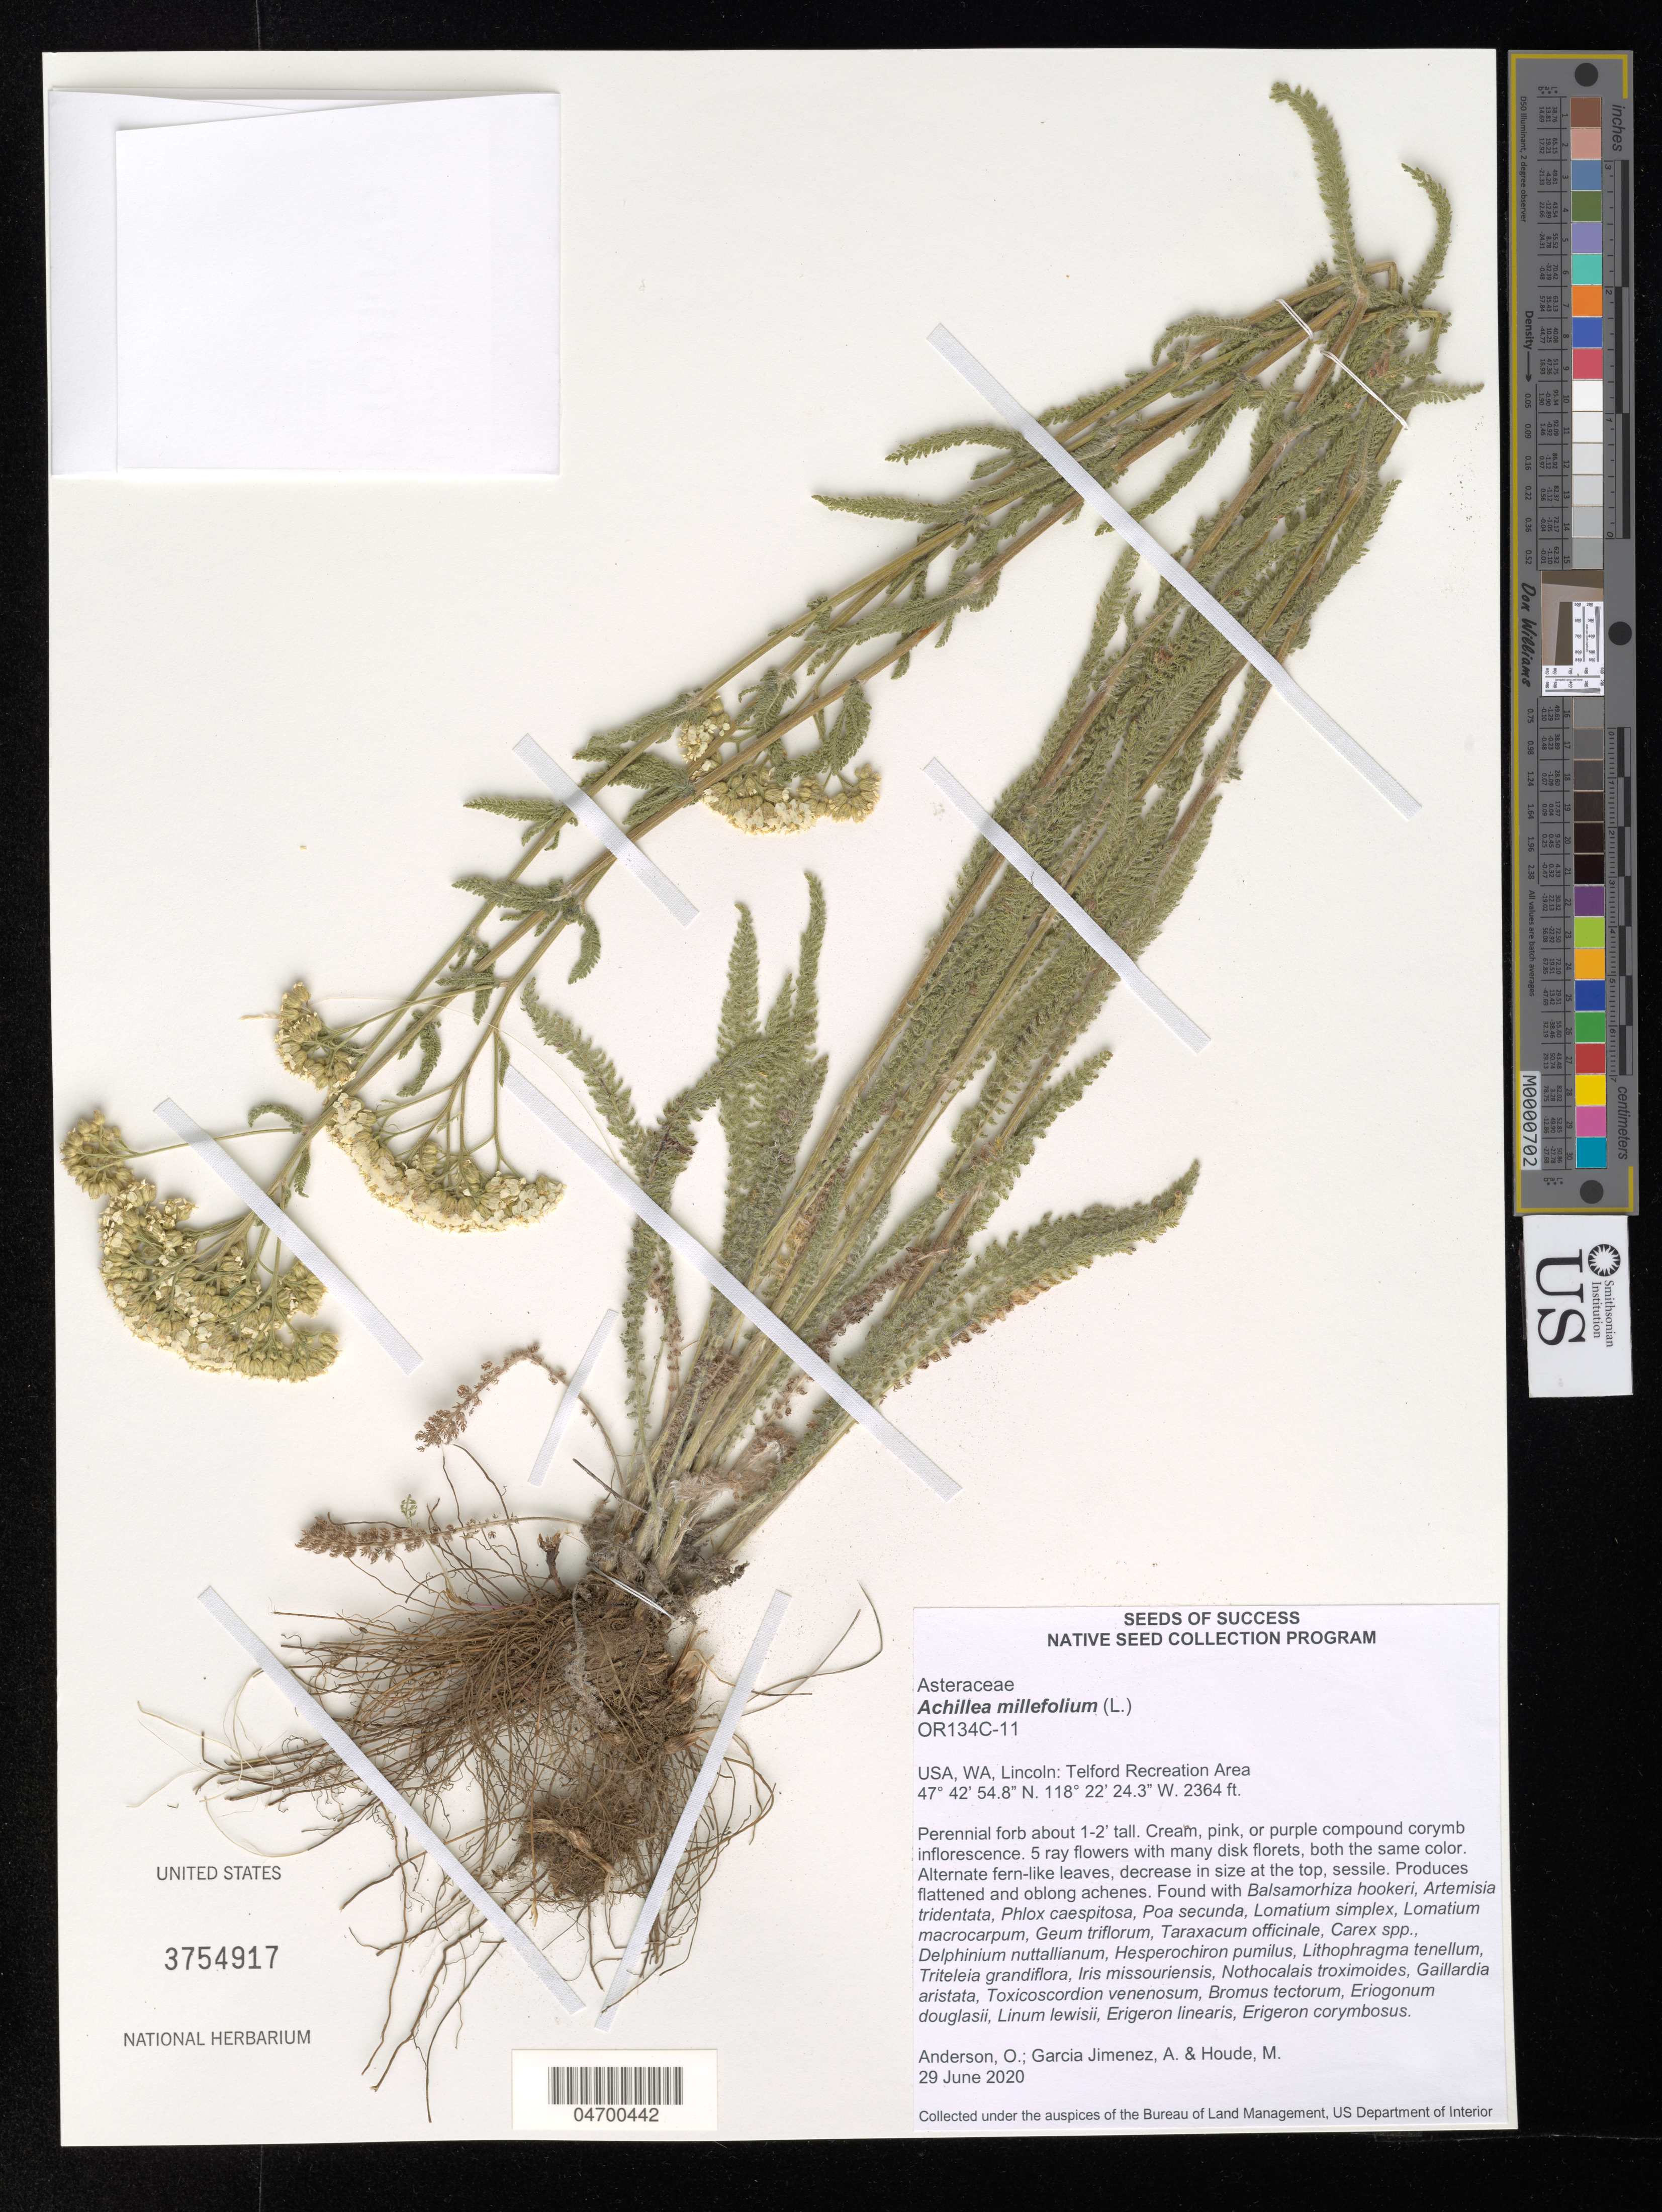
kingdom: Plantae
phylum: Tracheophyta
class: Magnoliopsida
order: Asterales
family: Asteraceae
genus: Achillea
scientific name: Achillea millefolium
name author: L.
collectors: O. Anderson, A. Garcia Jimenez & H. Vielstich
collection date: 2020-06-29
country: United States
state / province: Washington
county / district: Lincoln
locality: WA, Lincoln: Telford Recreation Area.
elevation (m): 721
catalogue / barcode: US 3754917